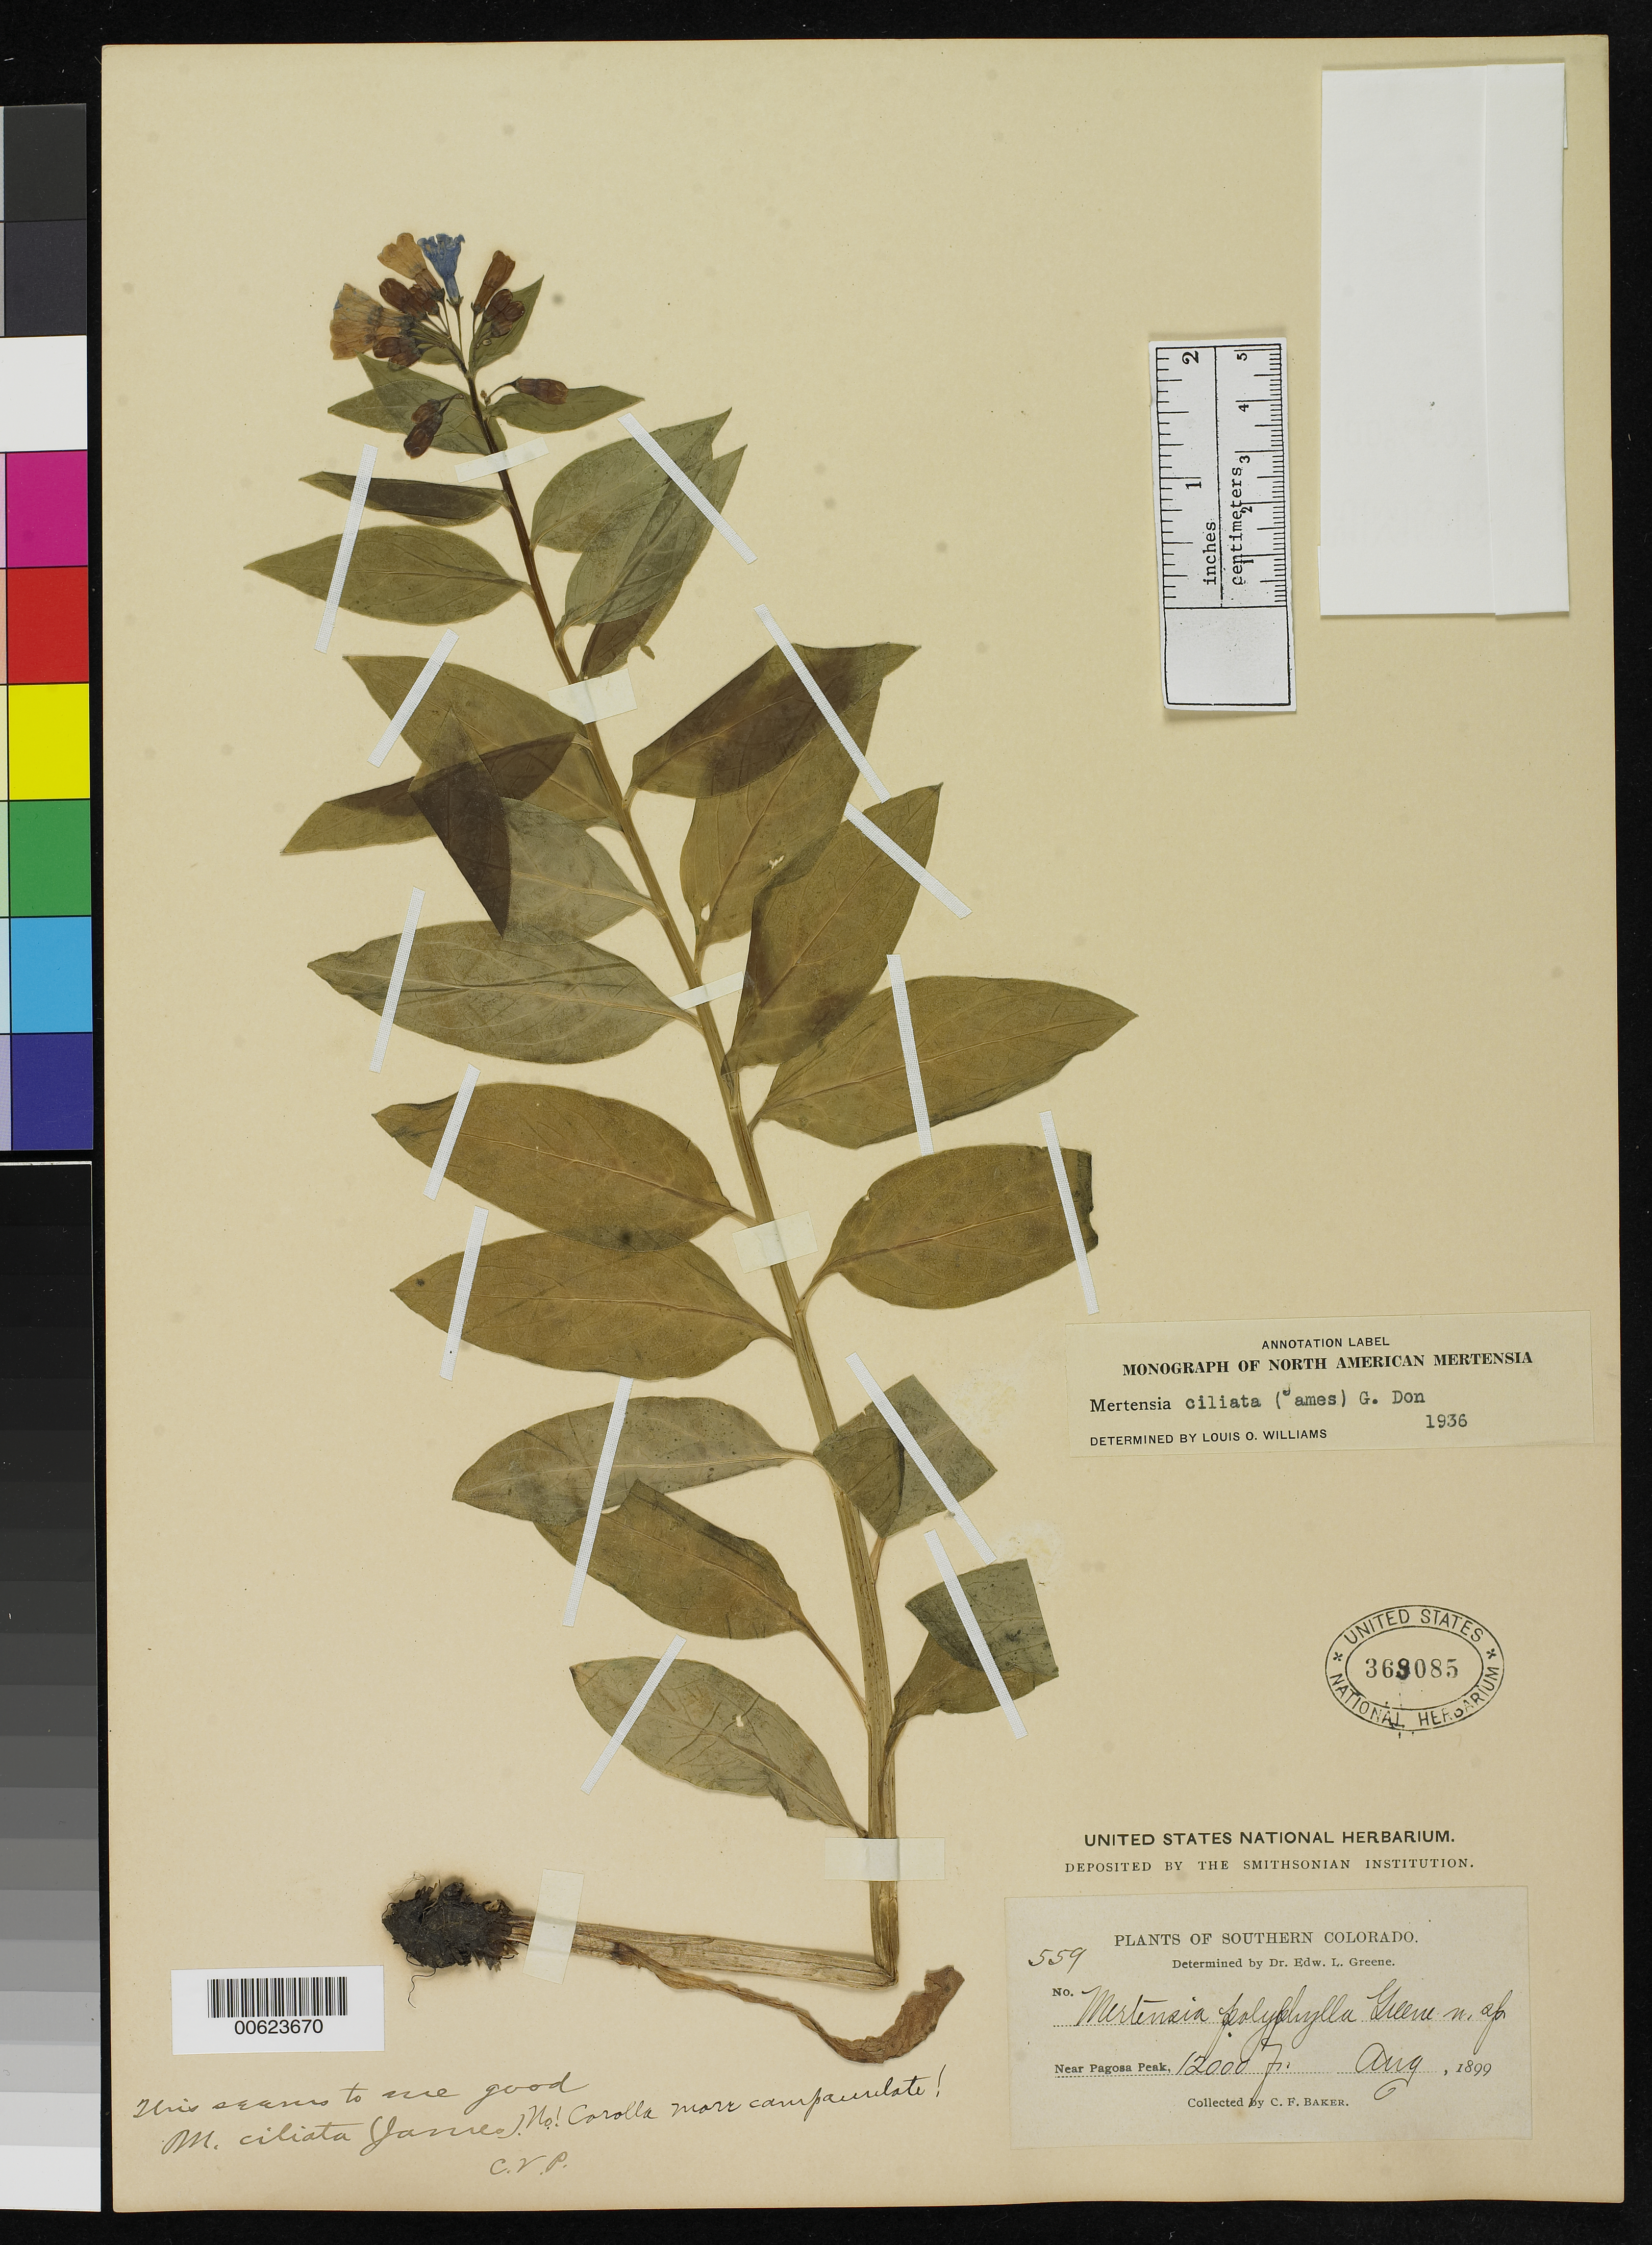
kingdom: Plantae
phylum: Tracheophyta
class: Magnoliopsida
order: Boraginales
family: Boraginaceae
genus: Mertensia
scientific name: Mertensia polyphylla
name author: Greene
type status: Isotype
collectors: C. F. Baker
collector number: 559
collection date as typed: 08 Aug 1899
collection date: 1899-08-08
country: United States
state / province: Colorado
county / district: Mineral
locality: Pagosa Peak.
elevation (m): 3658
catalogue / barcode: US 369085